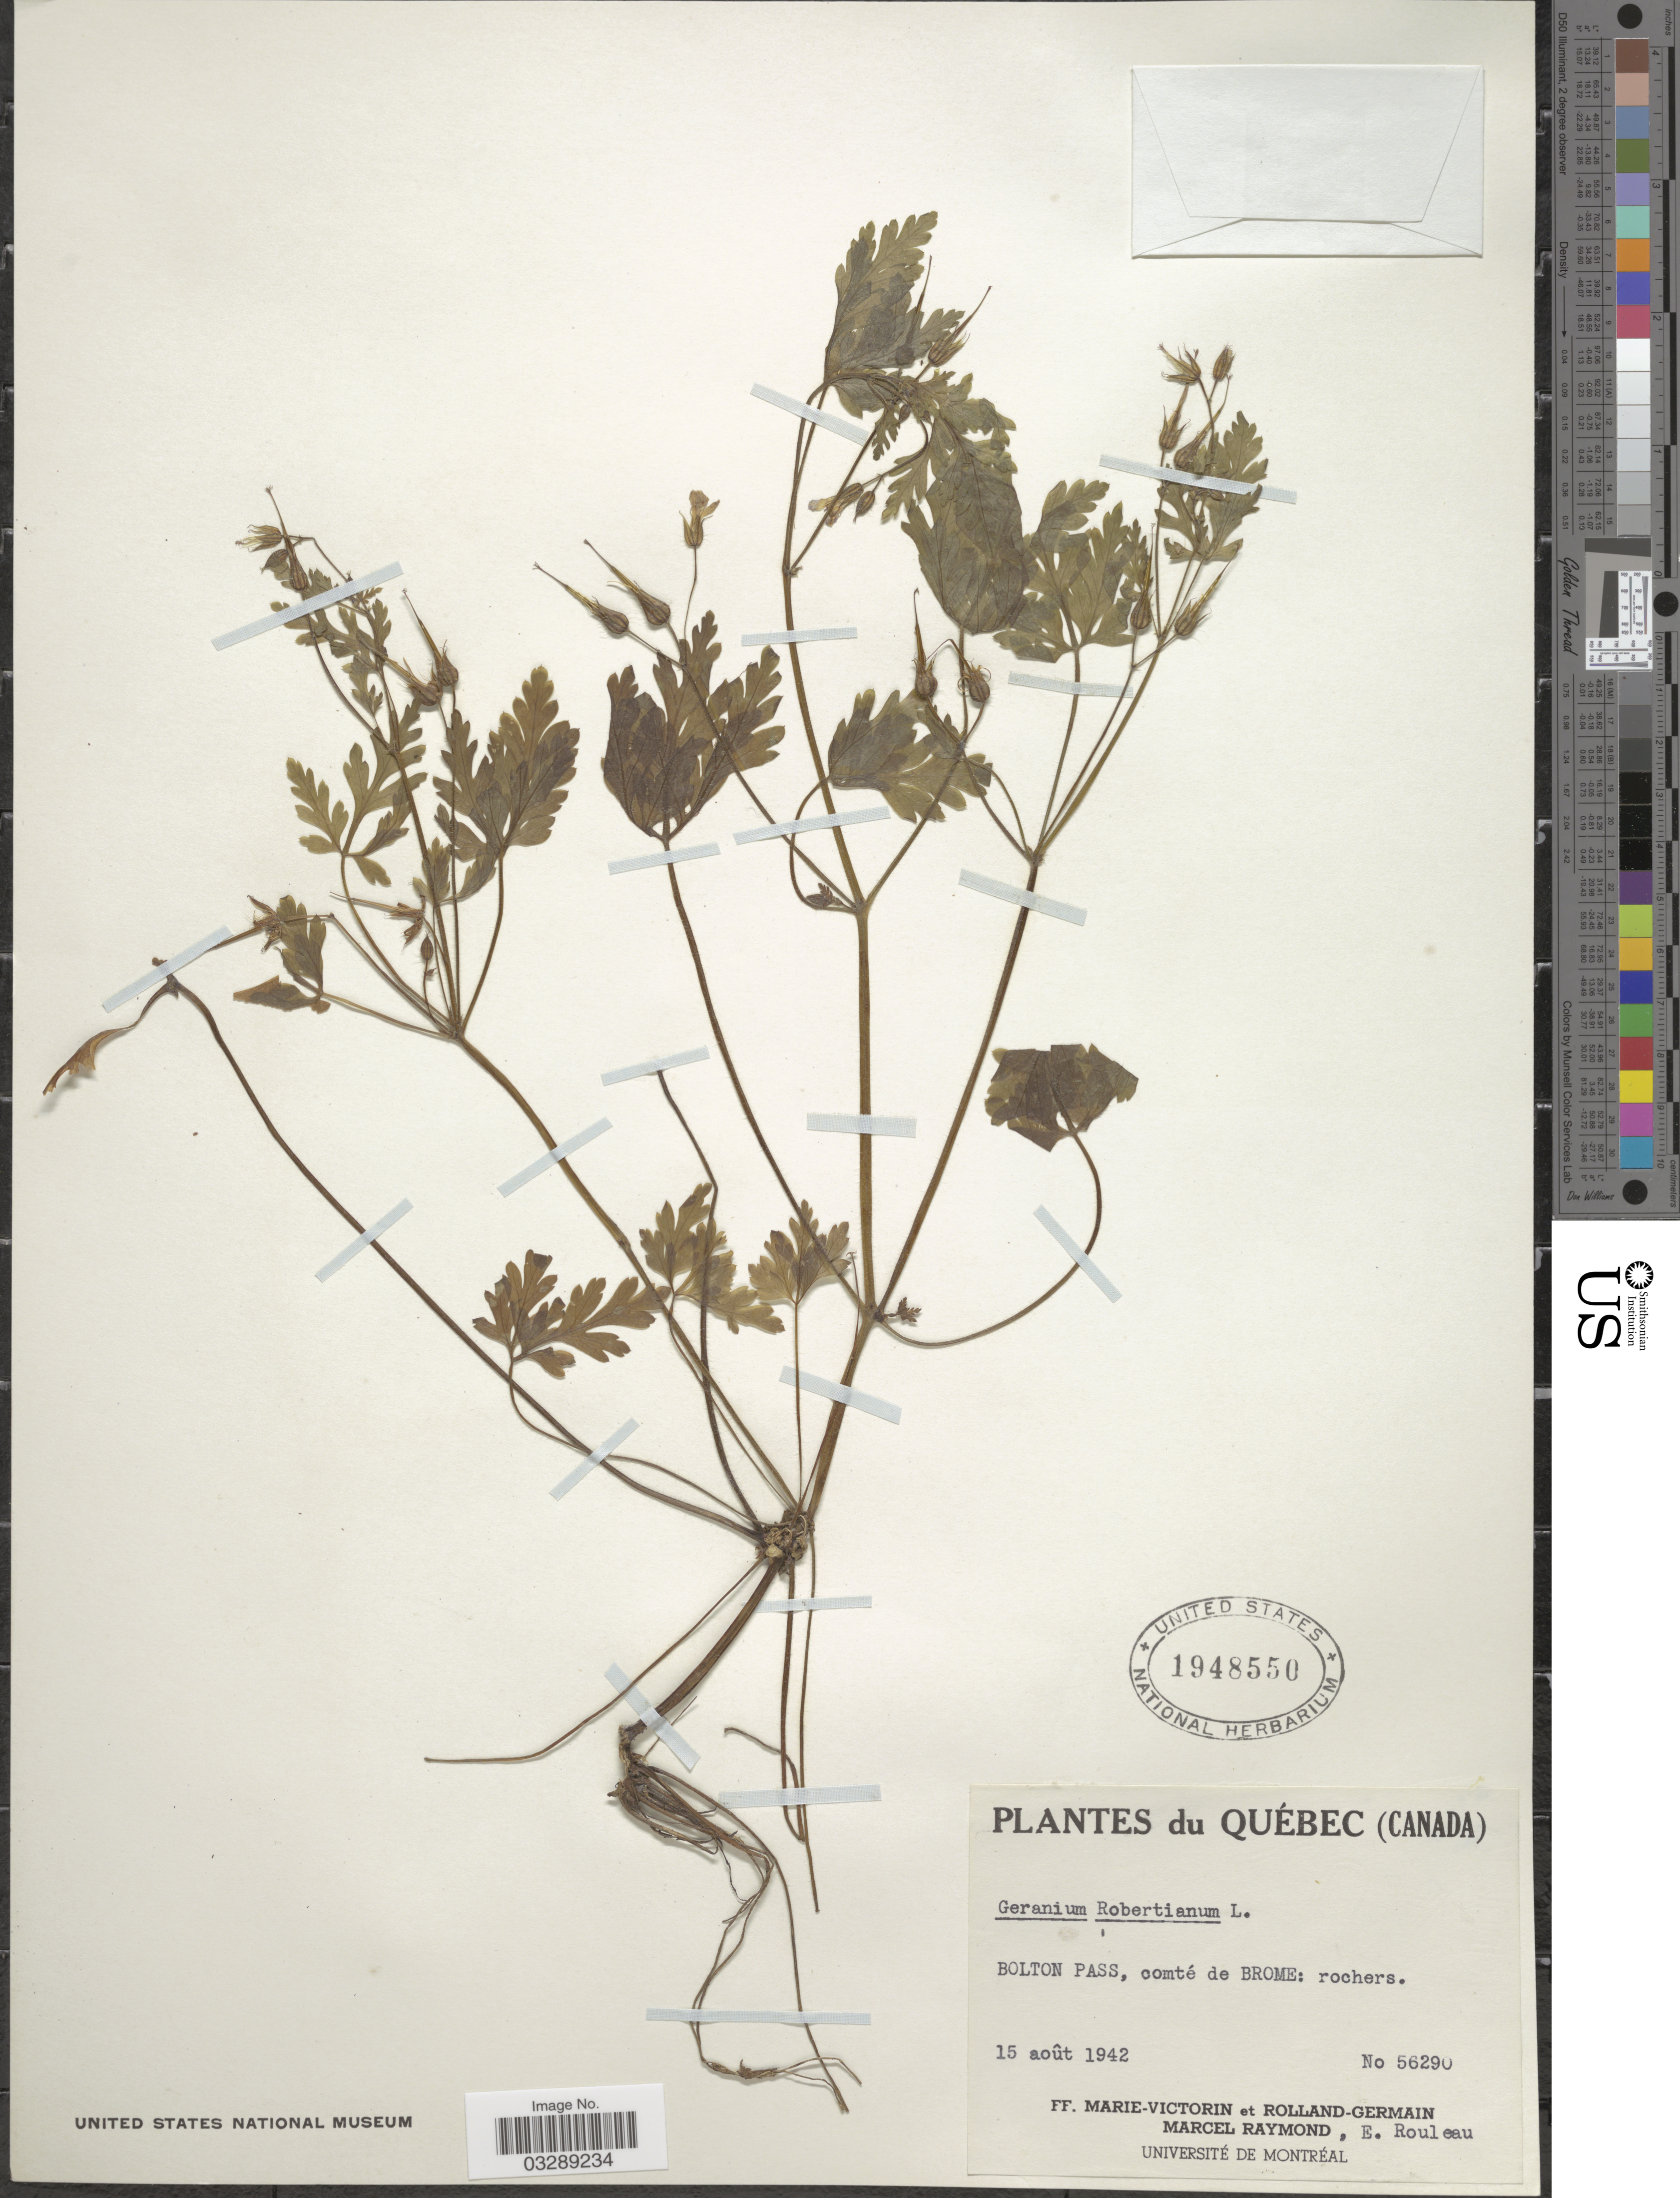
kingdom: Plantae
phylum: Tracheophyta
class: Magnoliopsida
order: Geraniales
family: Geraniaceae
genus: Geranium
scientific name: Geranium robertianum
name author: L.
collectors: F. Marie-Victorin, Rolland-Germain, M. Raymond & E. Rouleau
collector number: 56290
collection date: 1942-08-15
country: Canada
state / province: Quebec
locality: Bolton Pass, comté de Brome: rochers.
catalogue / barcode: US 1948550